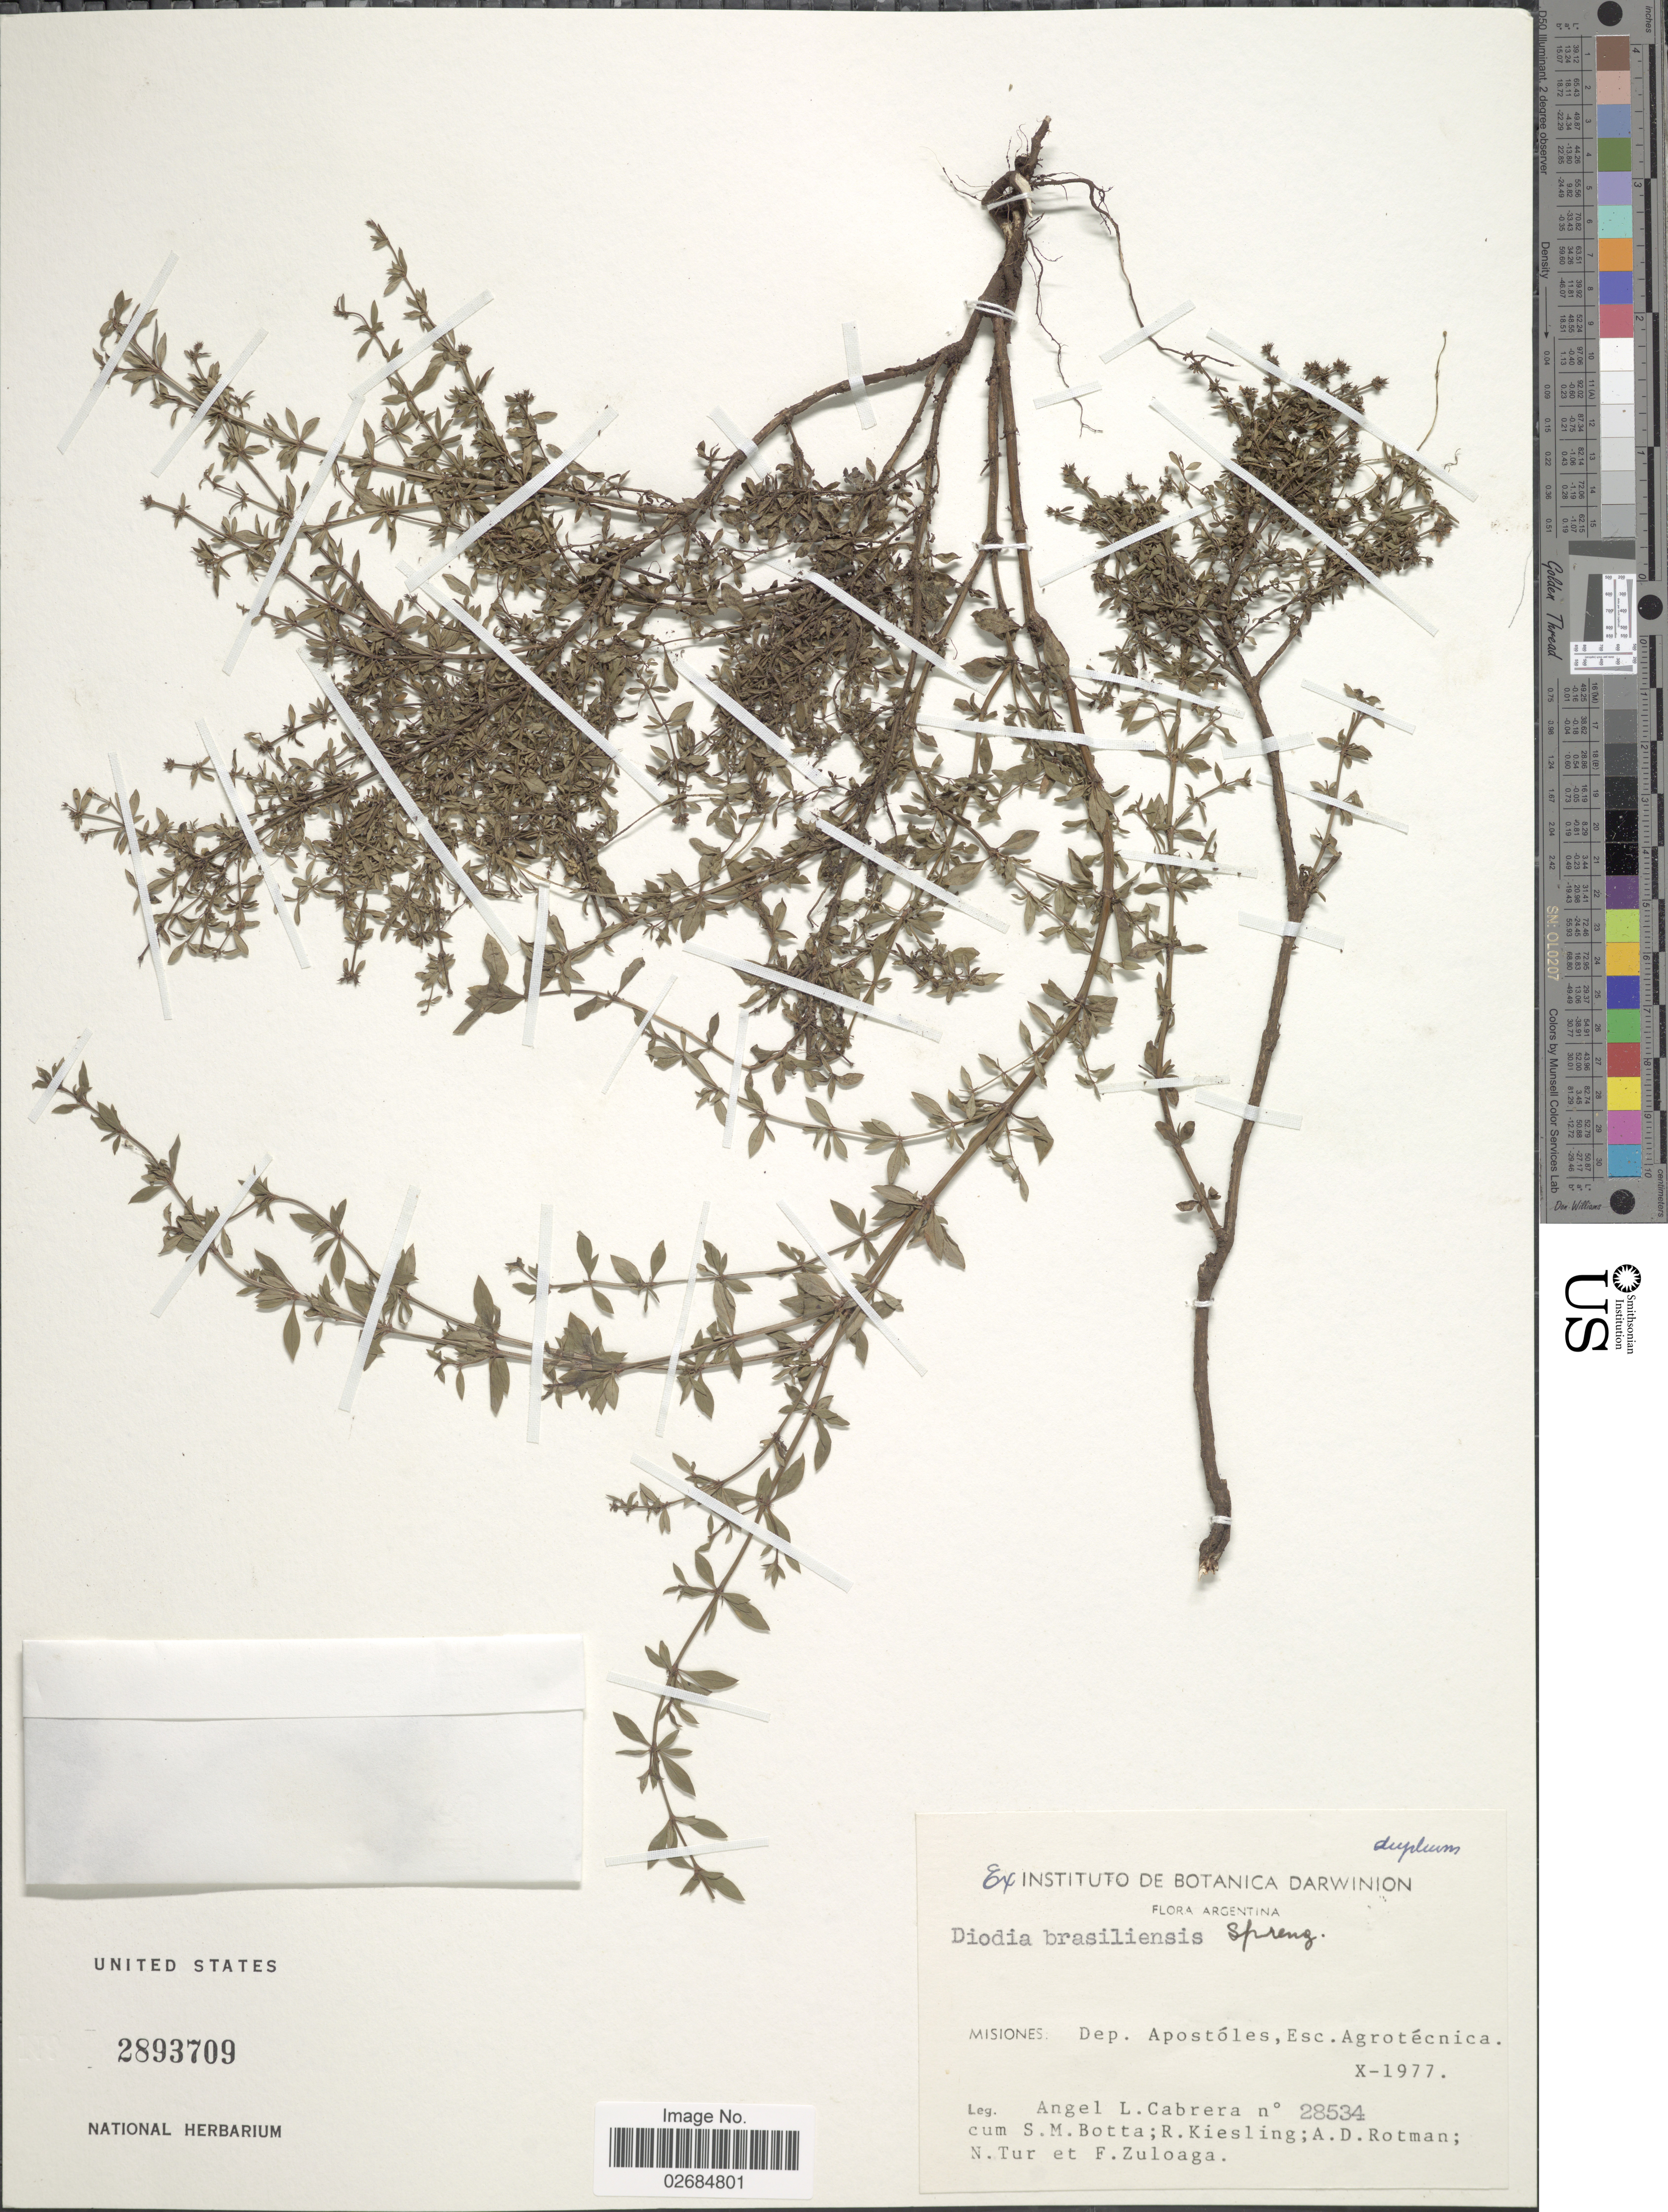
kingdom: Plantae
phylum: Tracheophyta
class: Magnoliopsida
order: Gentianales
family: Rubiaceae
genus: Diodia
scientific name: Diodia brasiliensis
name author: Spreng.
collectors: A. L. Cabrera, S. Botta, R. Kiesling, A. D. Rotman & et al.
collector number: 28534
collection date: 1977-10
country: Argentina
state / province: Misiones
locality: Dep. Apostoles, Esc. Agrotecnica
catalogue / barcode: US 2893709